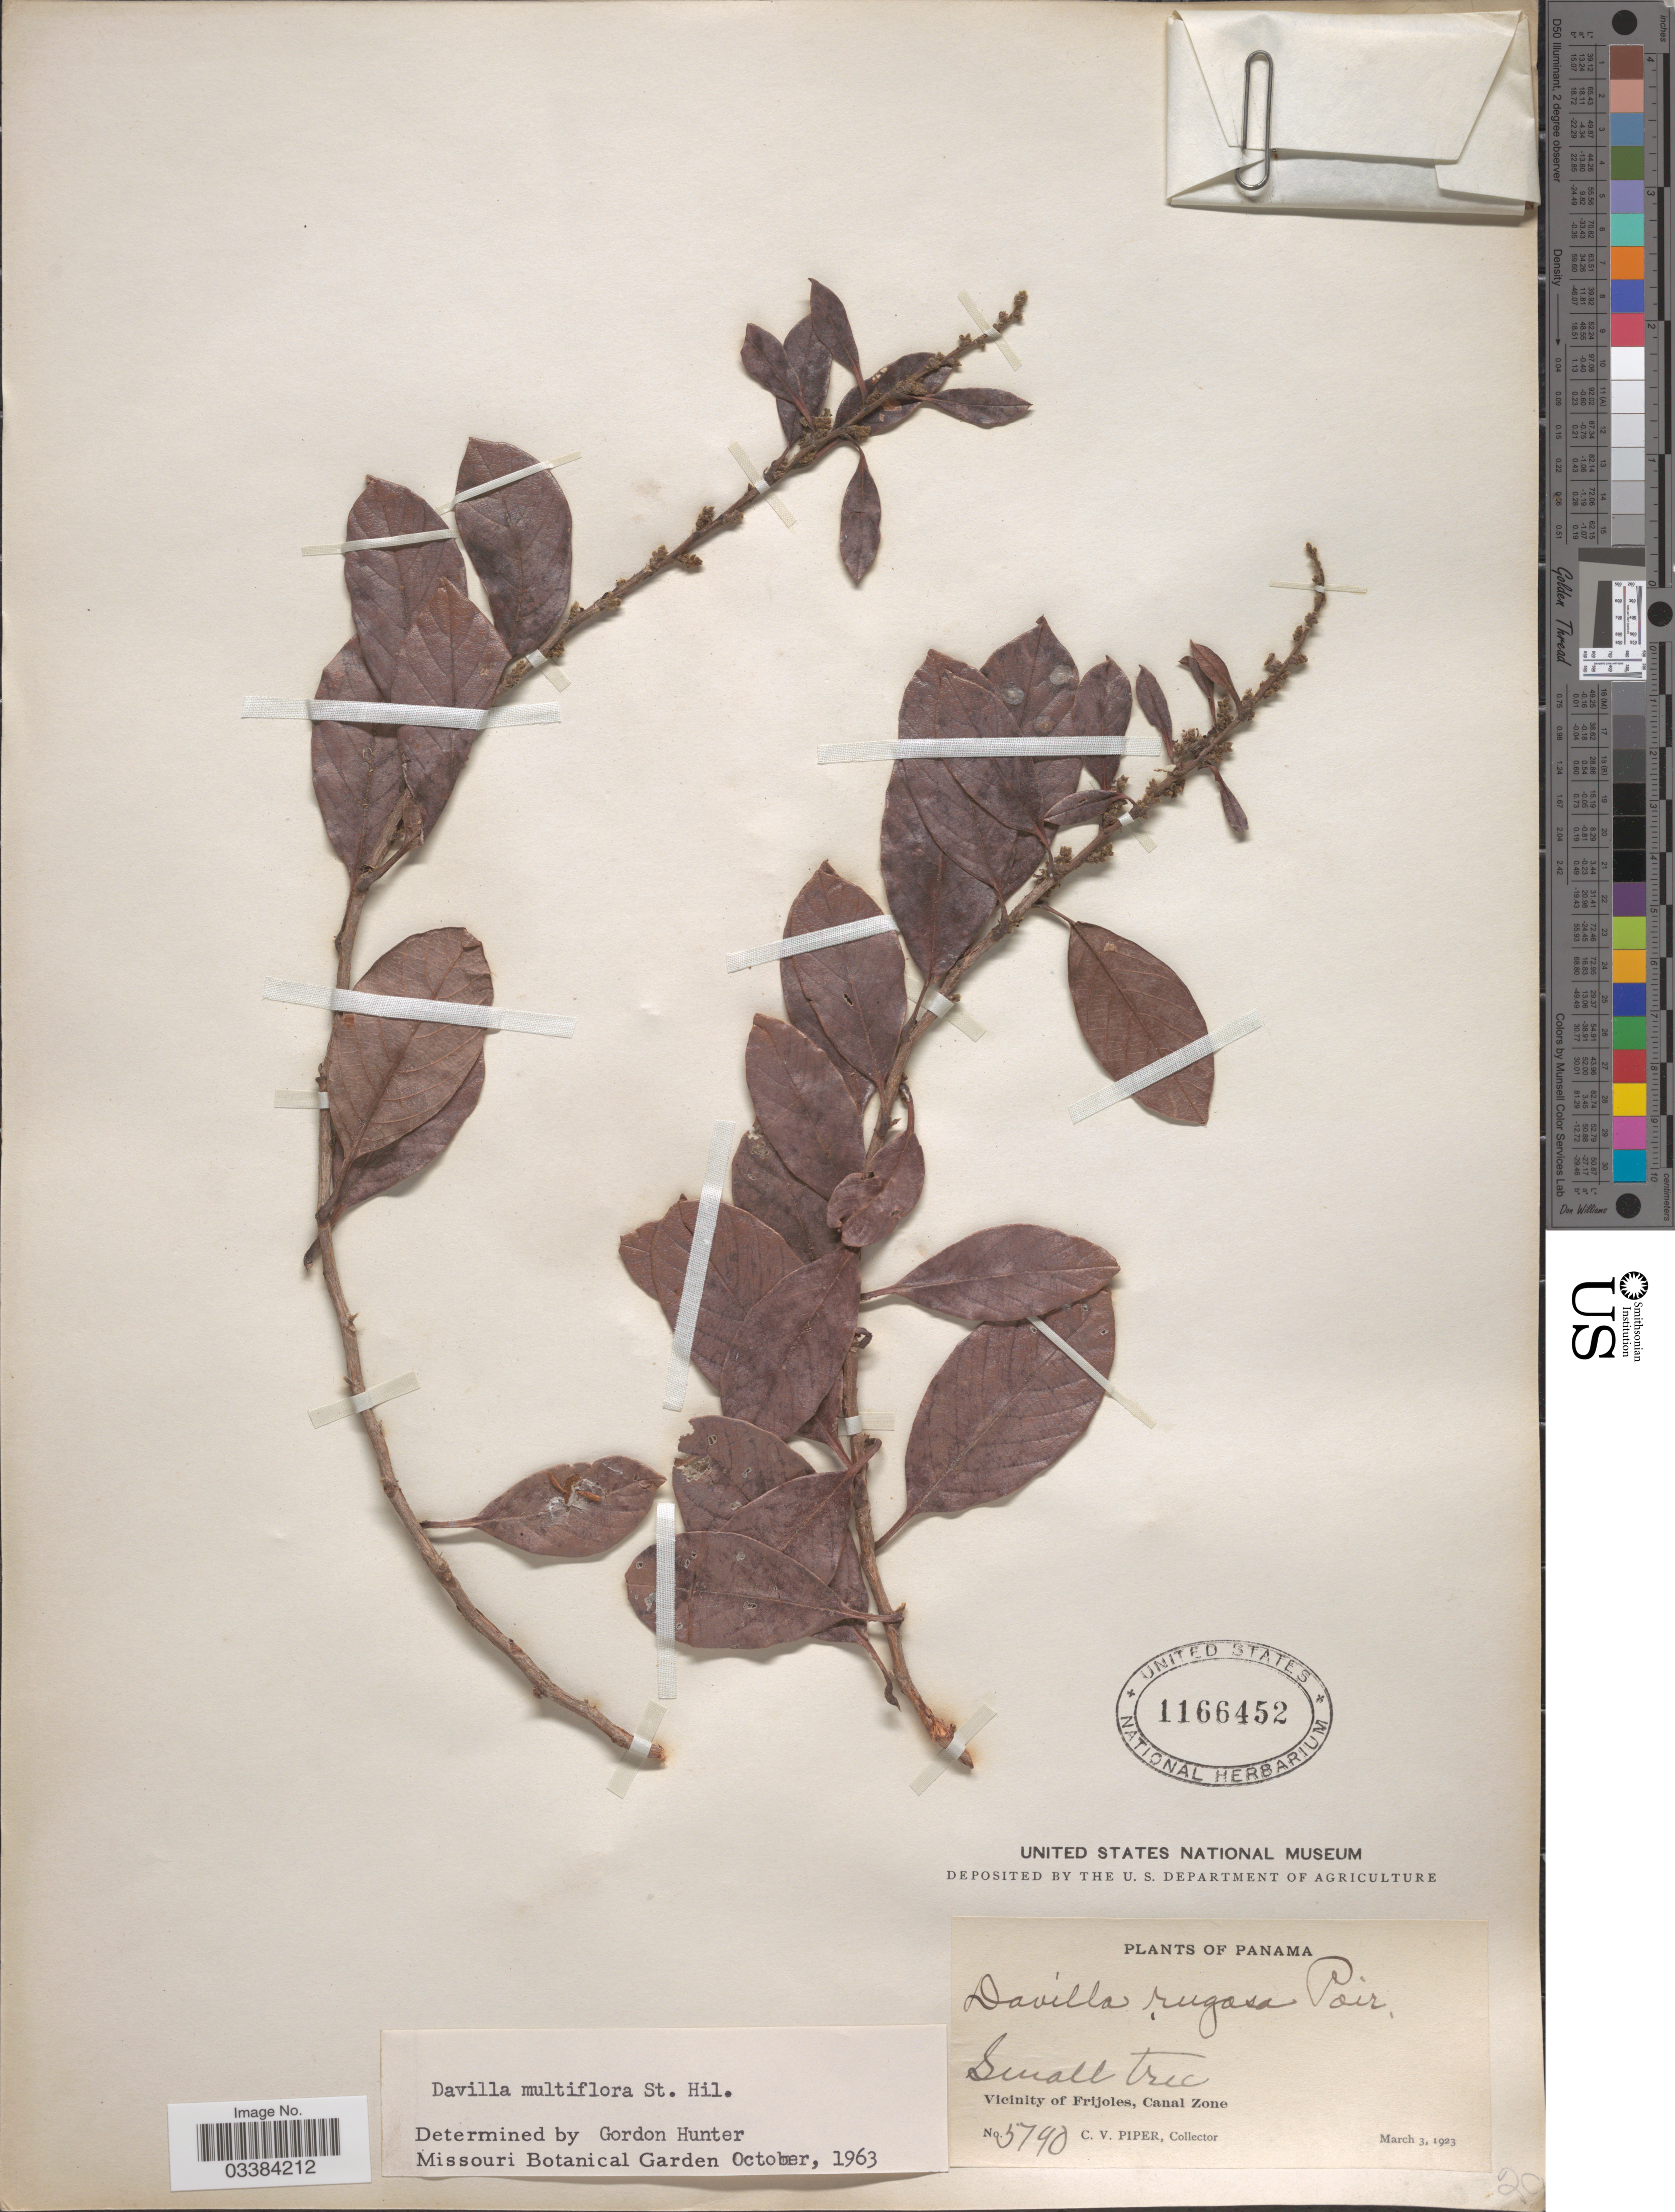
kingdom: Plantae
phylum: Tracheophyta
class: Magnoliopsida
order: Dilleniales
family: Dilleniaceae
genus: Davilla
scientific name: Davilla rugosa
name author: Poir.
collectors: C. V. Piper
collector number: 5790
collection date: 1923-03-03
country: Panama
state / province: Colón / Panamá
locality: Vicinity of Frijoles, Canal Zone.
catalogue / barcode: US 1166452